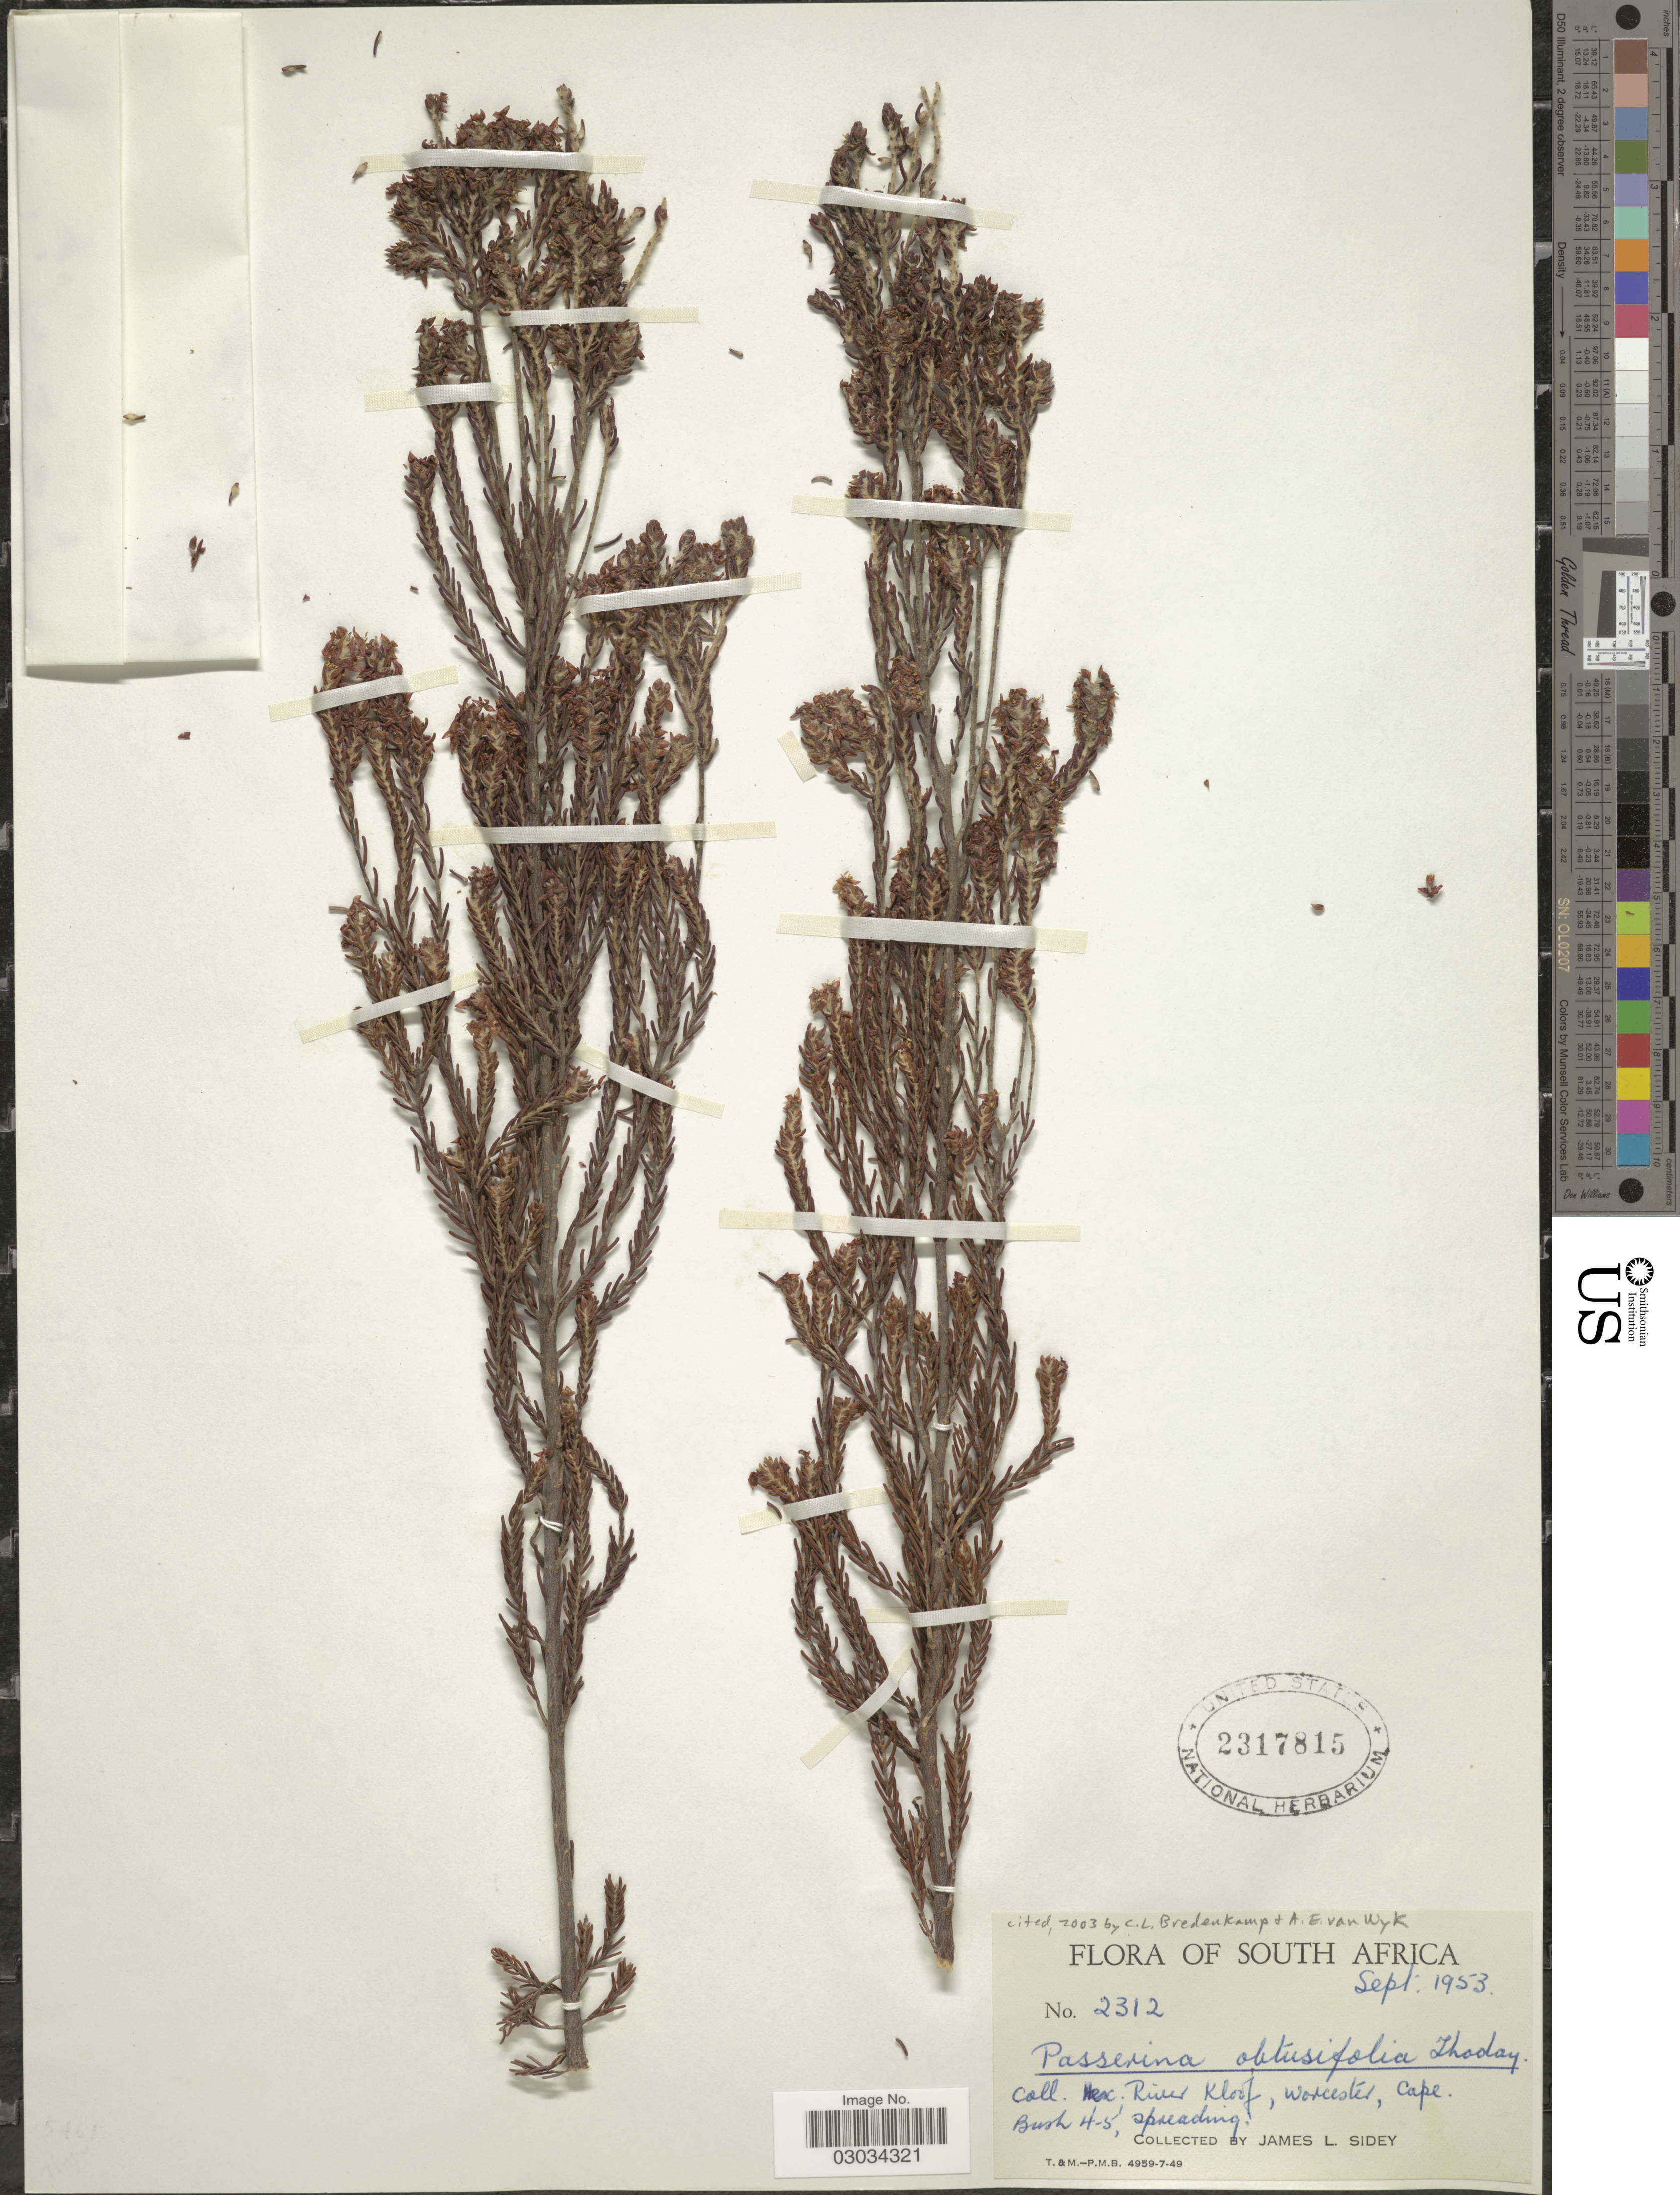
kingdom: Plantae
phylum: Tracheophyta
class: Magnoliopsida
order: Malvales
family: Thymelaeaceae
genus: Passerina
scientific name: Passerina obtusifolia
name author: Thoday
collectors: J. L. Sidey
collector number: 2312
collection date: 1953-09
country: South Africa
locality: Nex River Kloof, Worcester, Cape.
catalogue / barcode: US 2317815